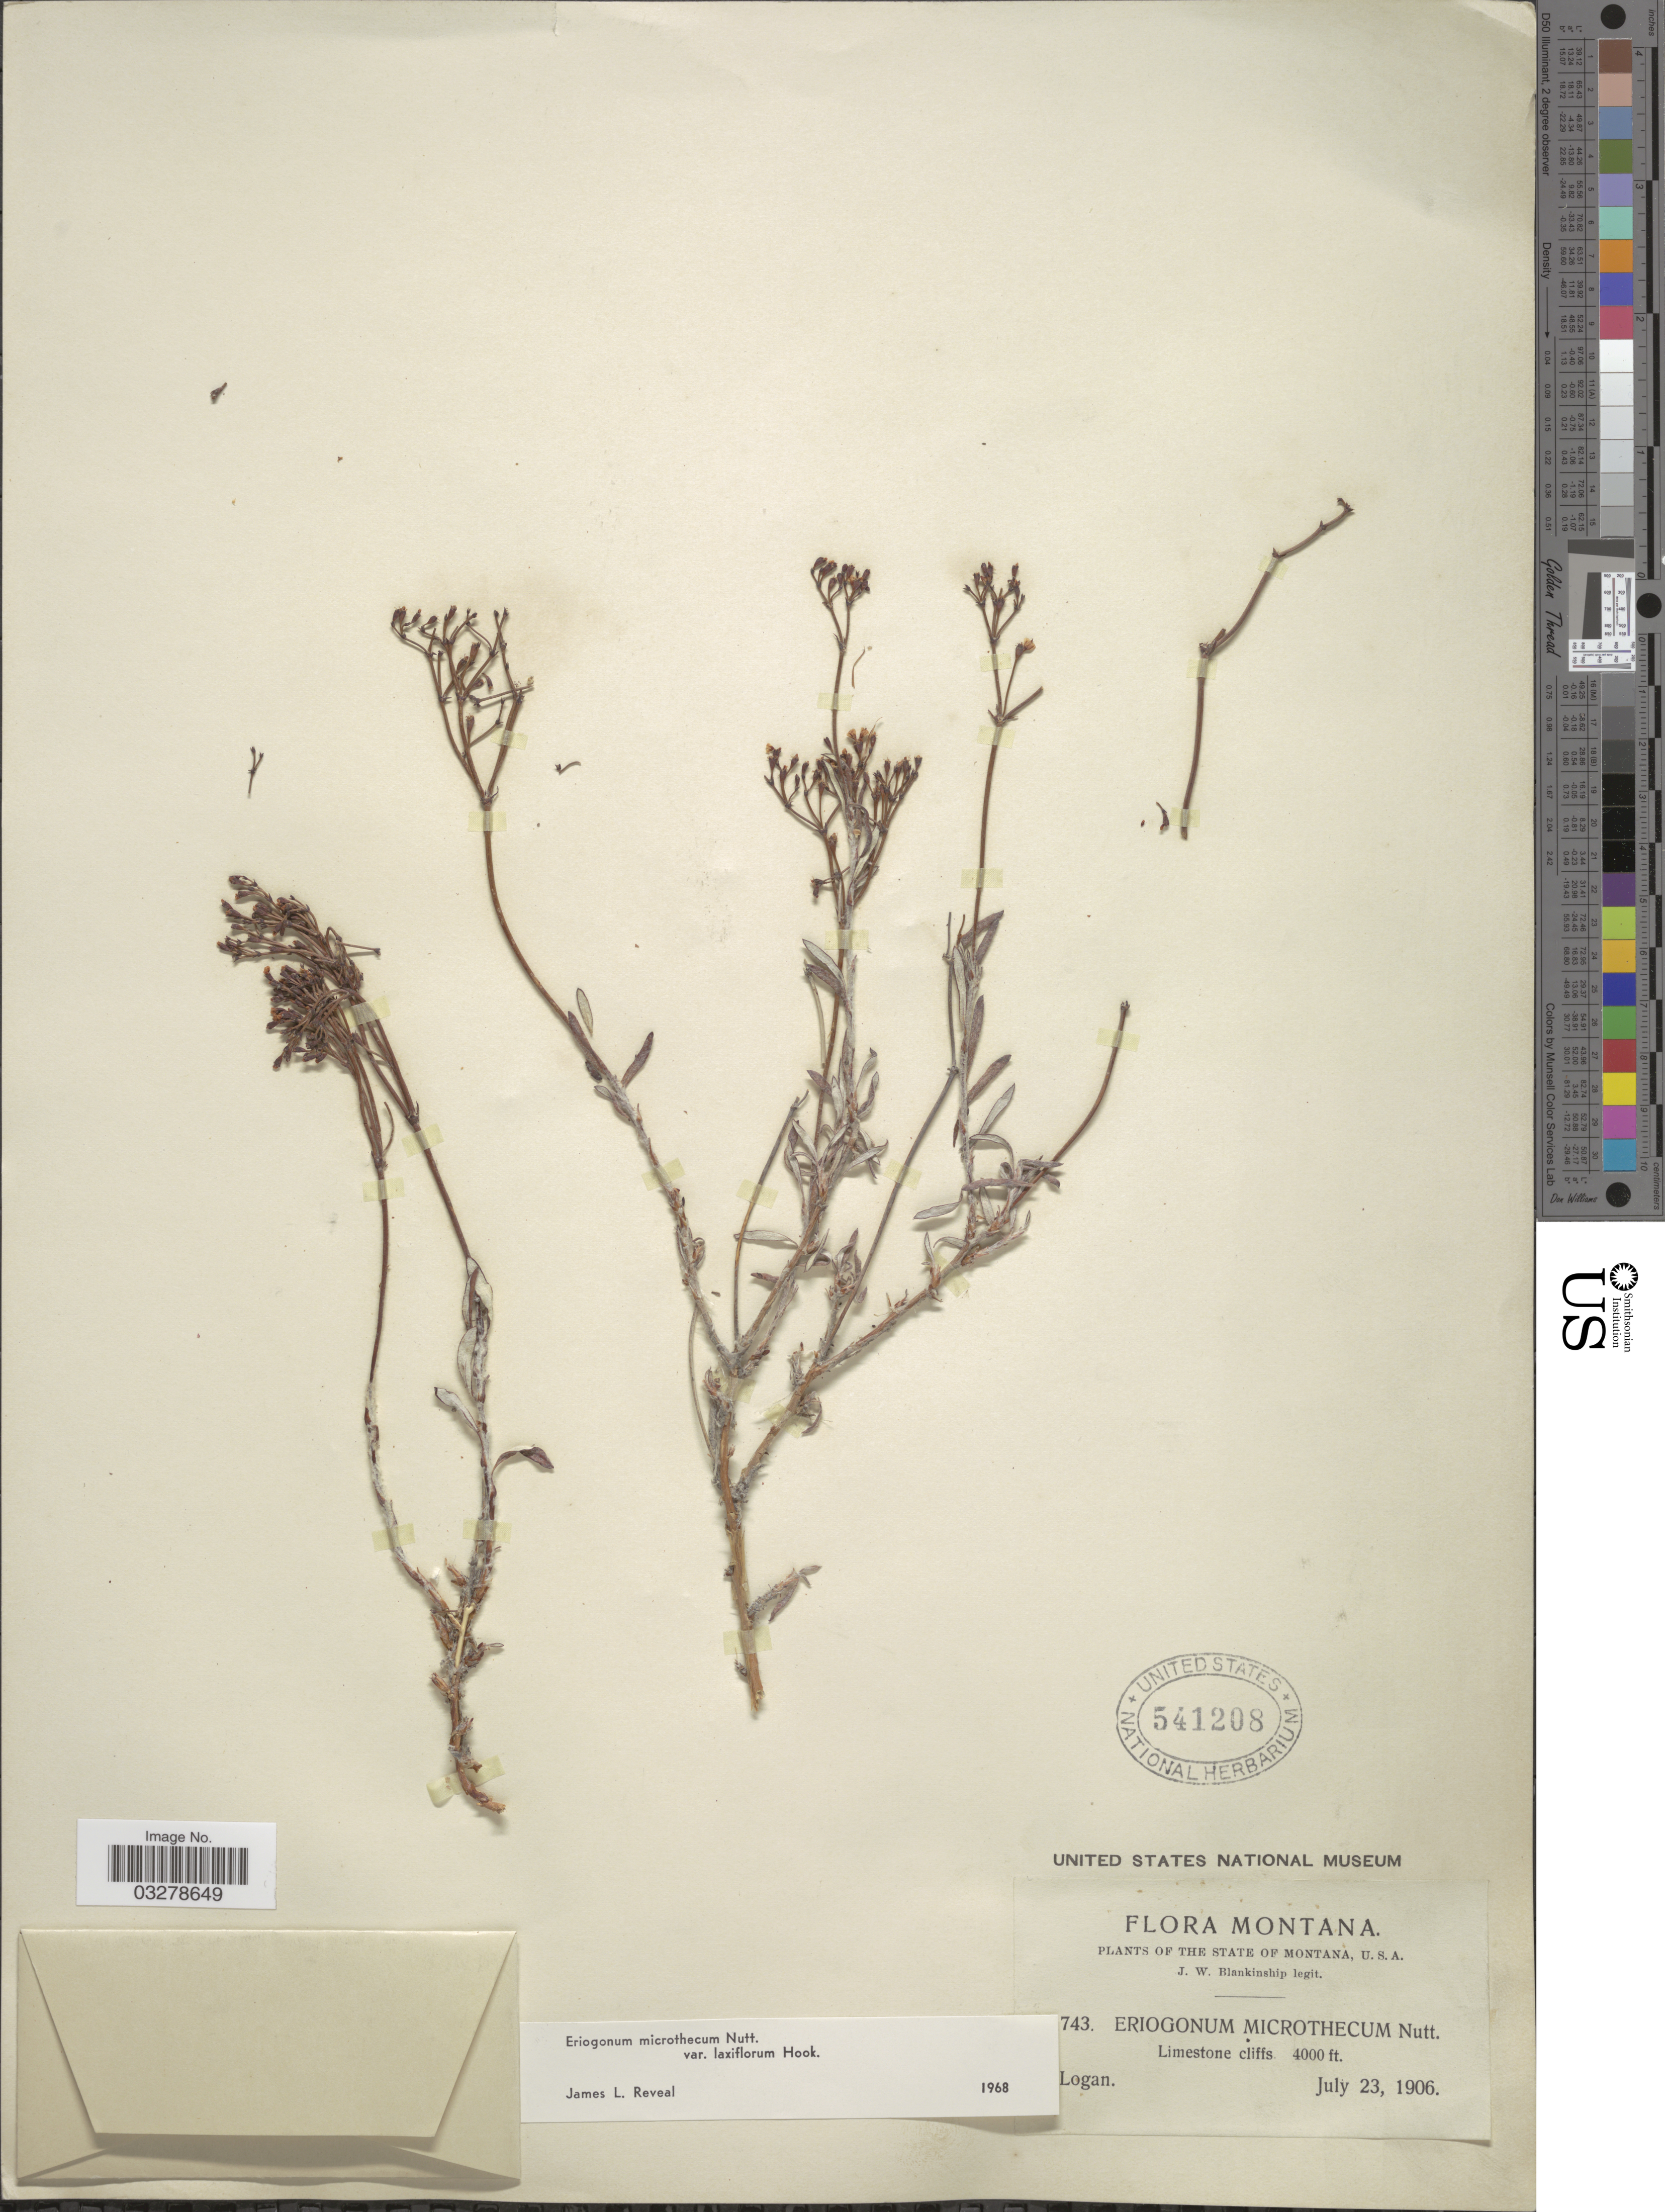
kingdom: Plantae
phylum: Tracheophyta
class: Magnoliopsida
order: Caryophyllales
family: Polygonaceae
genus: Eriogonum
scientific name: Eriogonum microtheca var. laxiflorum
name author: Hook.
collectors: J. W. Blankinship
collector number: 743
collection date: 1906-07-23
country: United States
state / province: Montana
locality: Limestone cliffs. Logan.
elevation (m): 1219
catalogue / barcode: US 541208